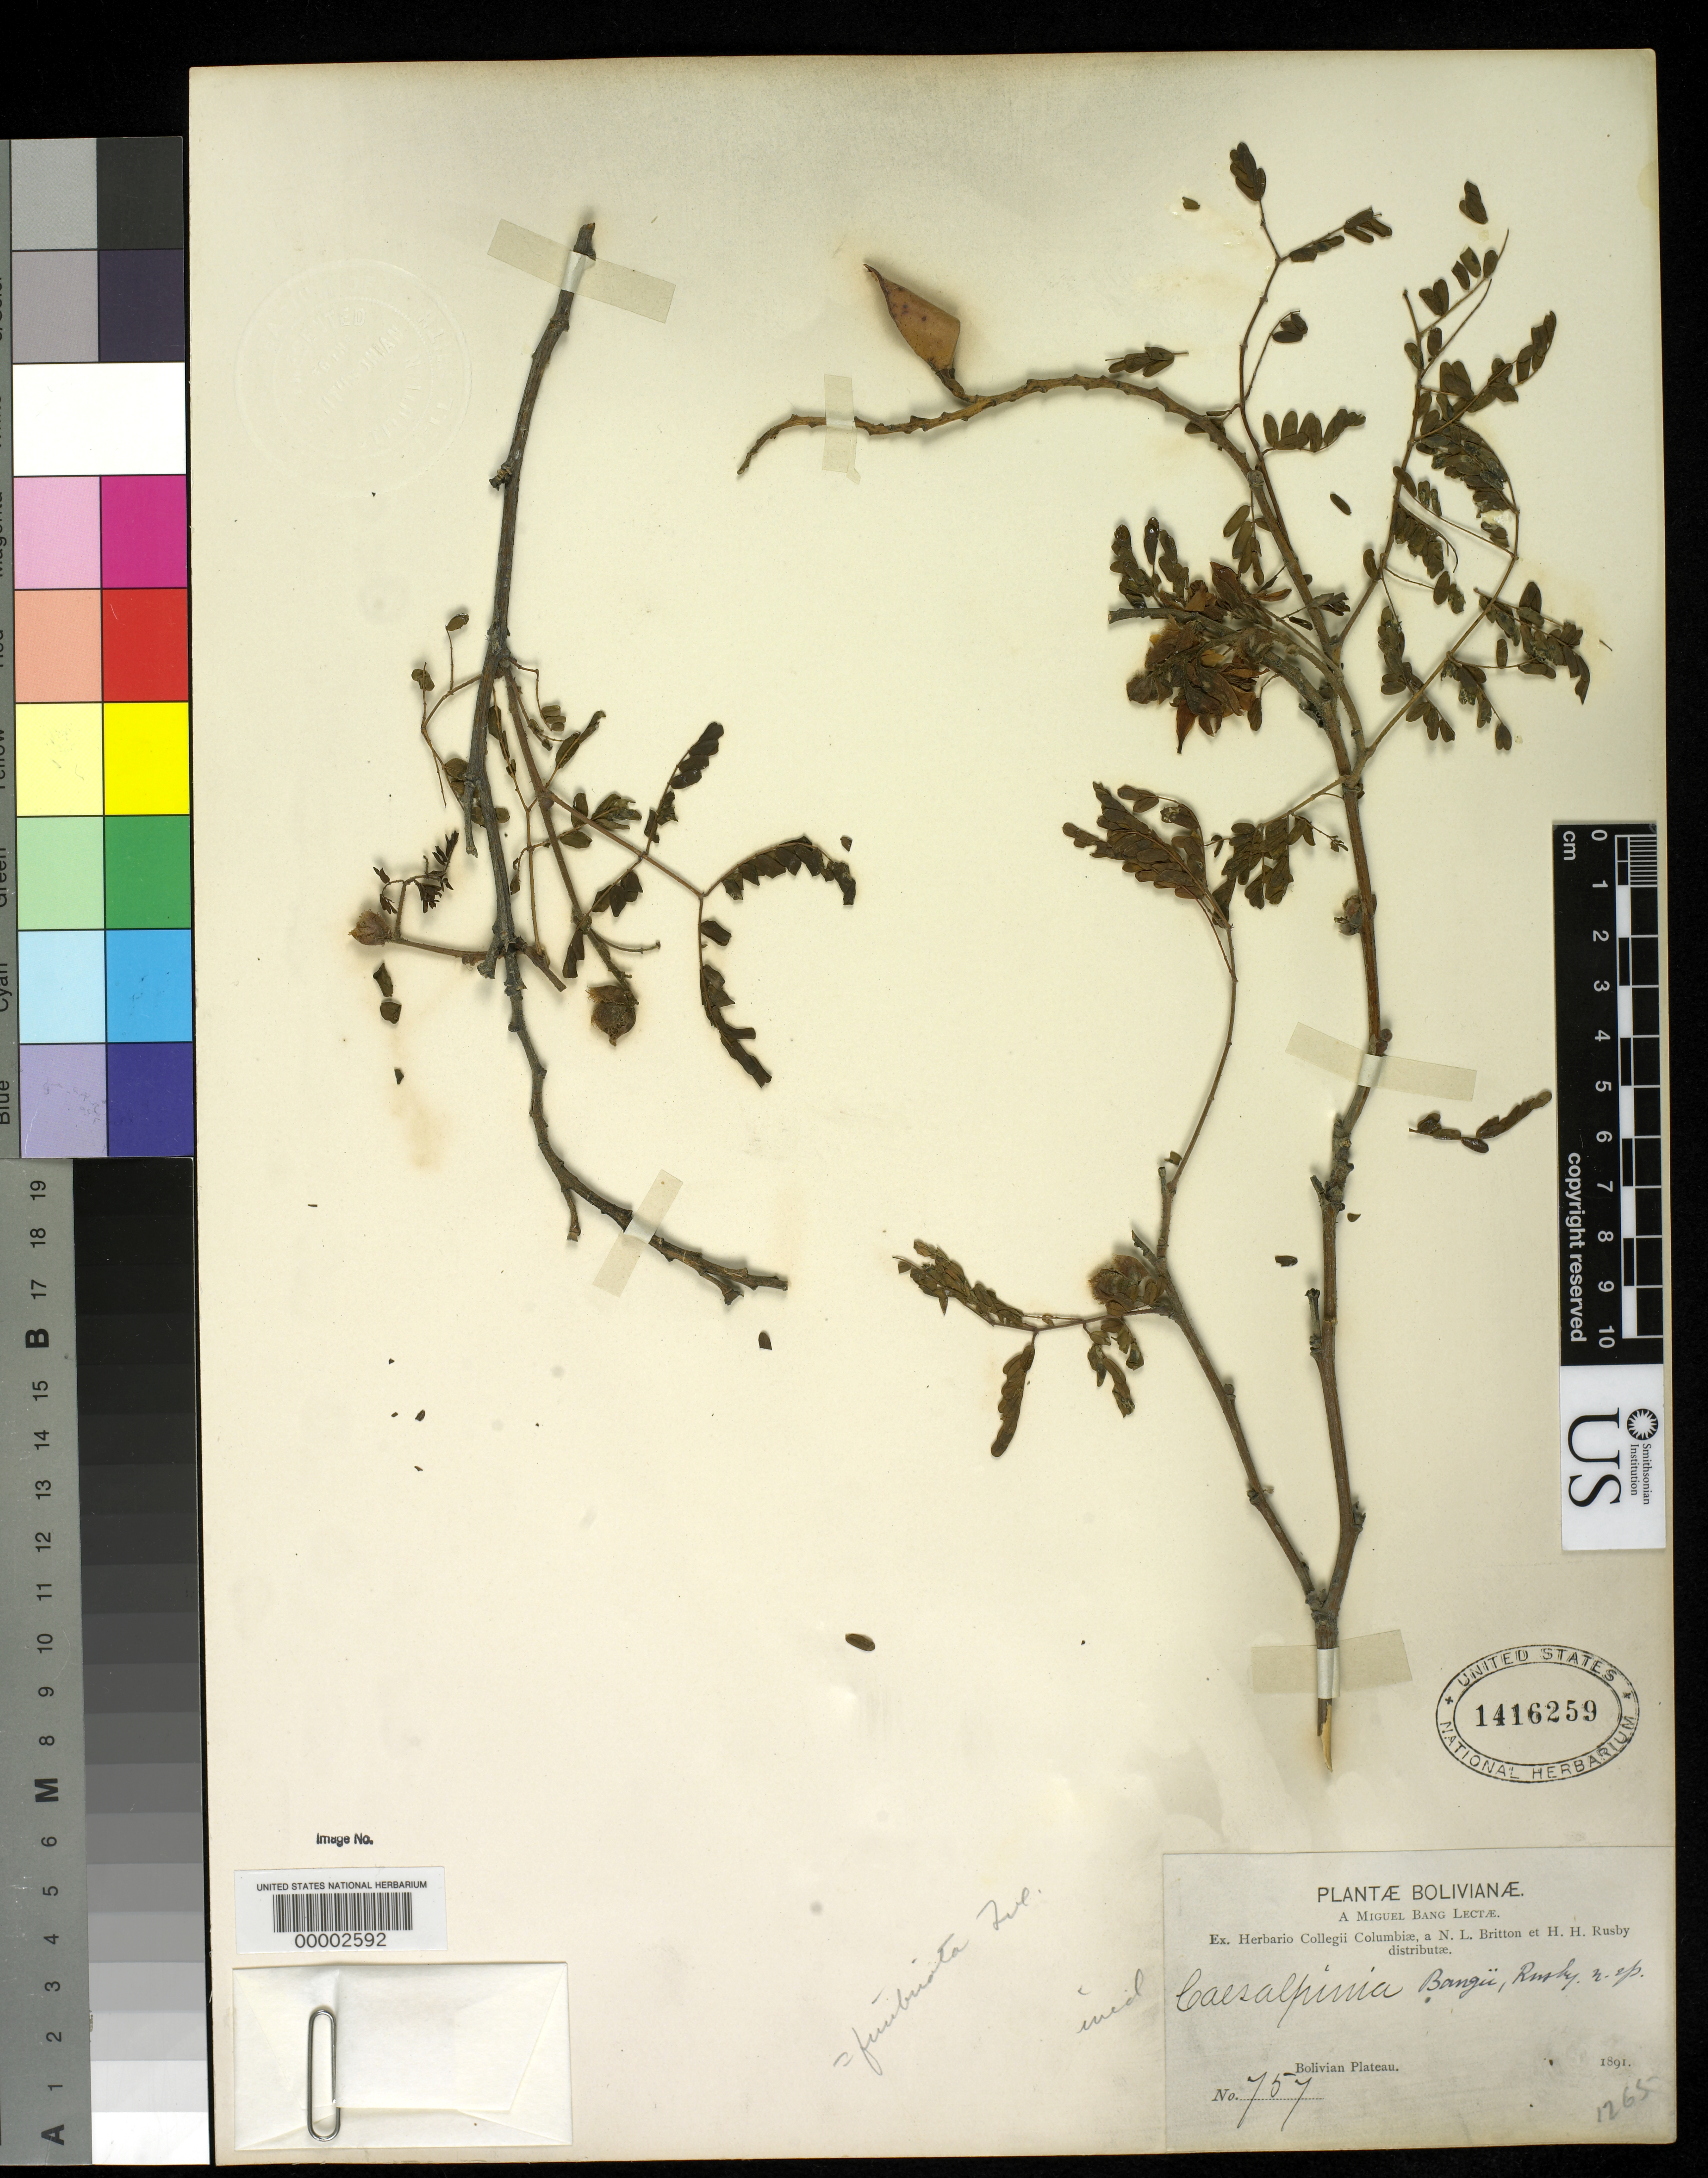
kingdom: Plantae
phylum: Tracheophyta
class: Magnoliopsida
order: Fabales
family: Fabaceae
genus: Caesalpinia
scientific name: Caesalpinia bangii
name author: Rusby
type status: Isotype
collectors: M. Bang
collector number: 757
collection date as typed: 1891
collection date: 1891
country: Bolivia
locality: Bolivian Plateau.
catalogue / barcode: US 1416259